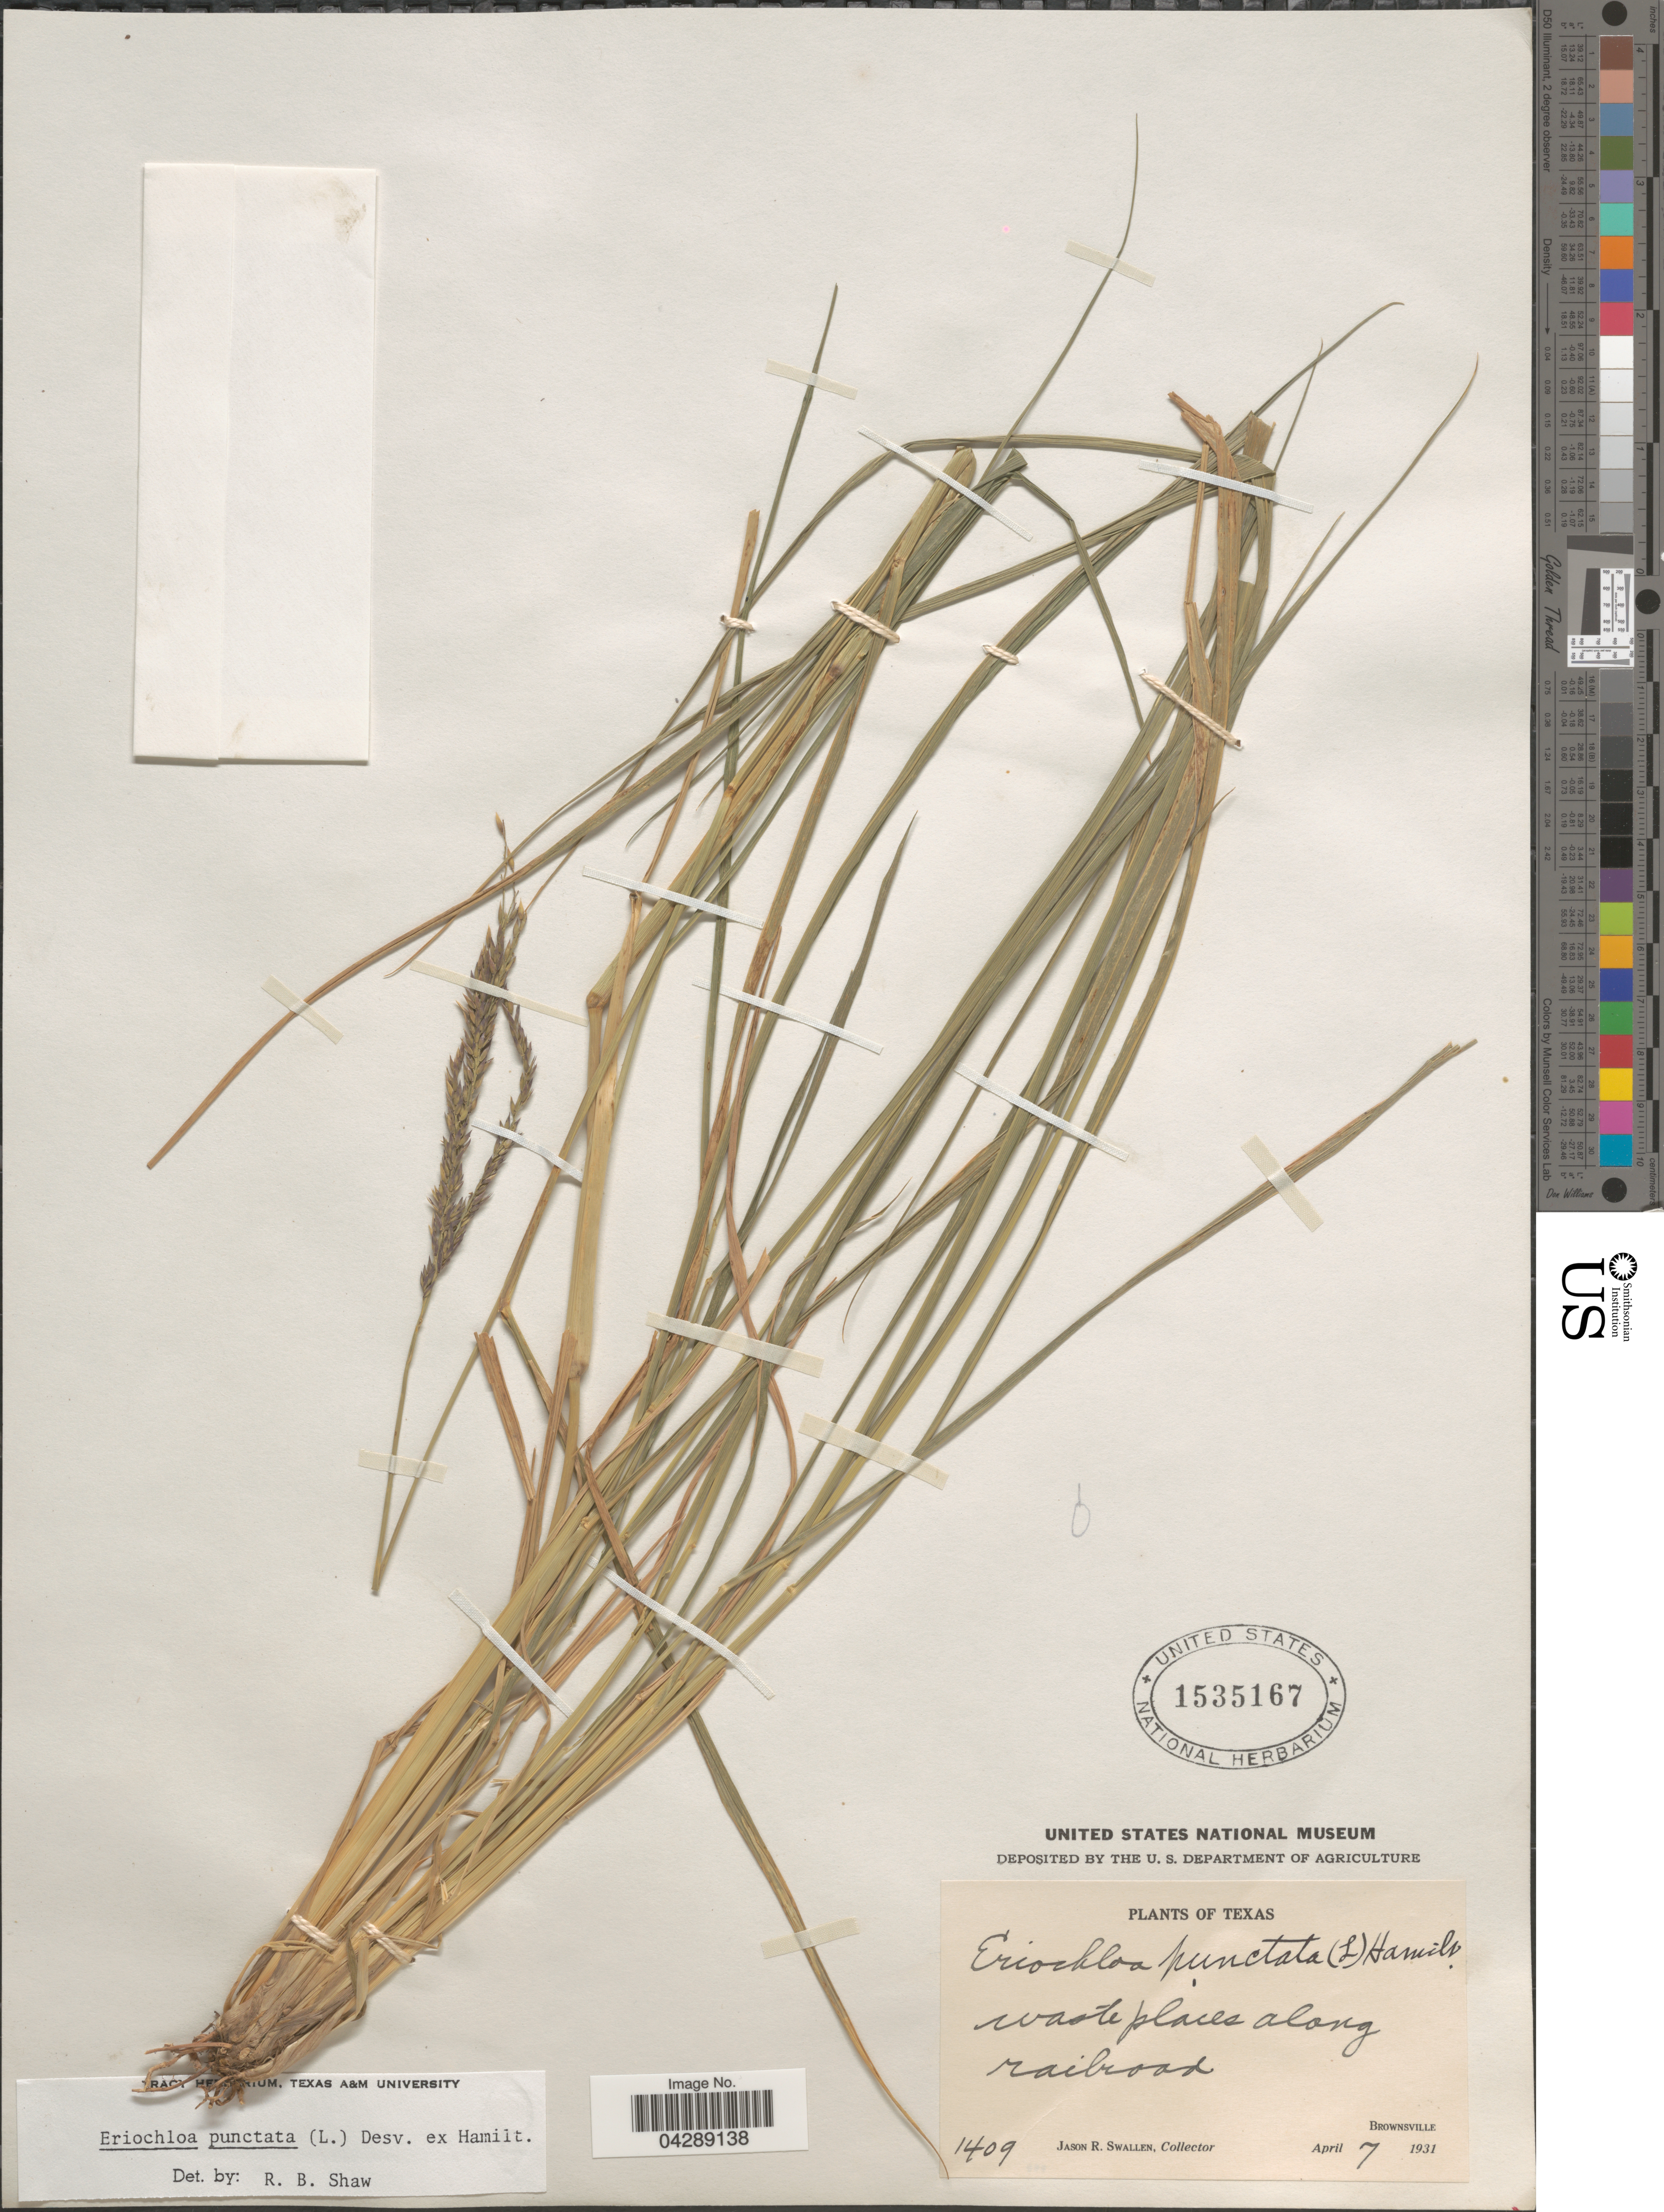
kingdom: Plantae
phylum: Tracheophyta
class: Liliopsida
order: Poales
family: Poaceae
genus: Eriochloa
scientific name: Eriochloa punctata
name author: (L.) Desv. ex Ham.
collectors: J. R. Swallen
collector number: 1409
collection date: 1931-04-07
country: United States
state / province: Texas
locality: Waste places along railroad. Brownsville.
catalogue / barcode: US 1535167